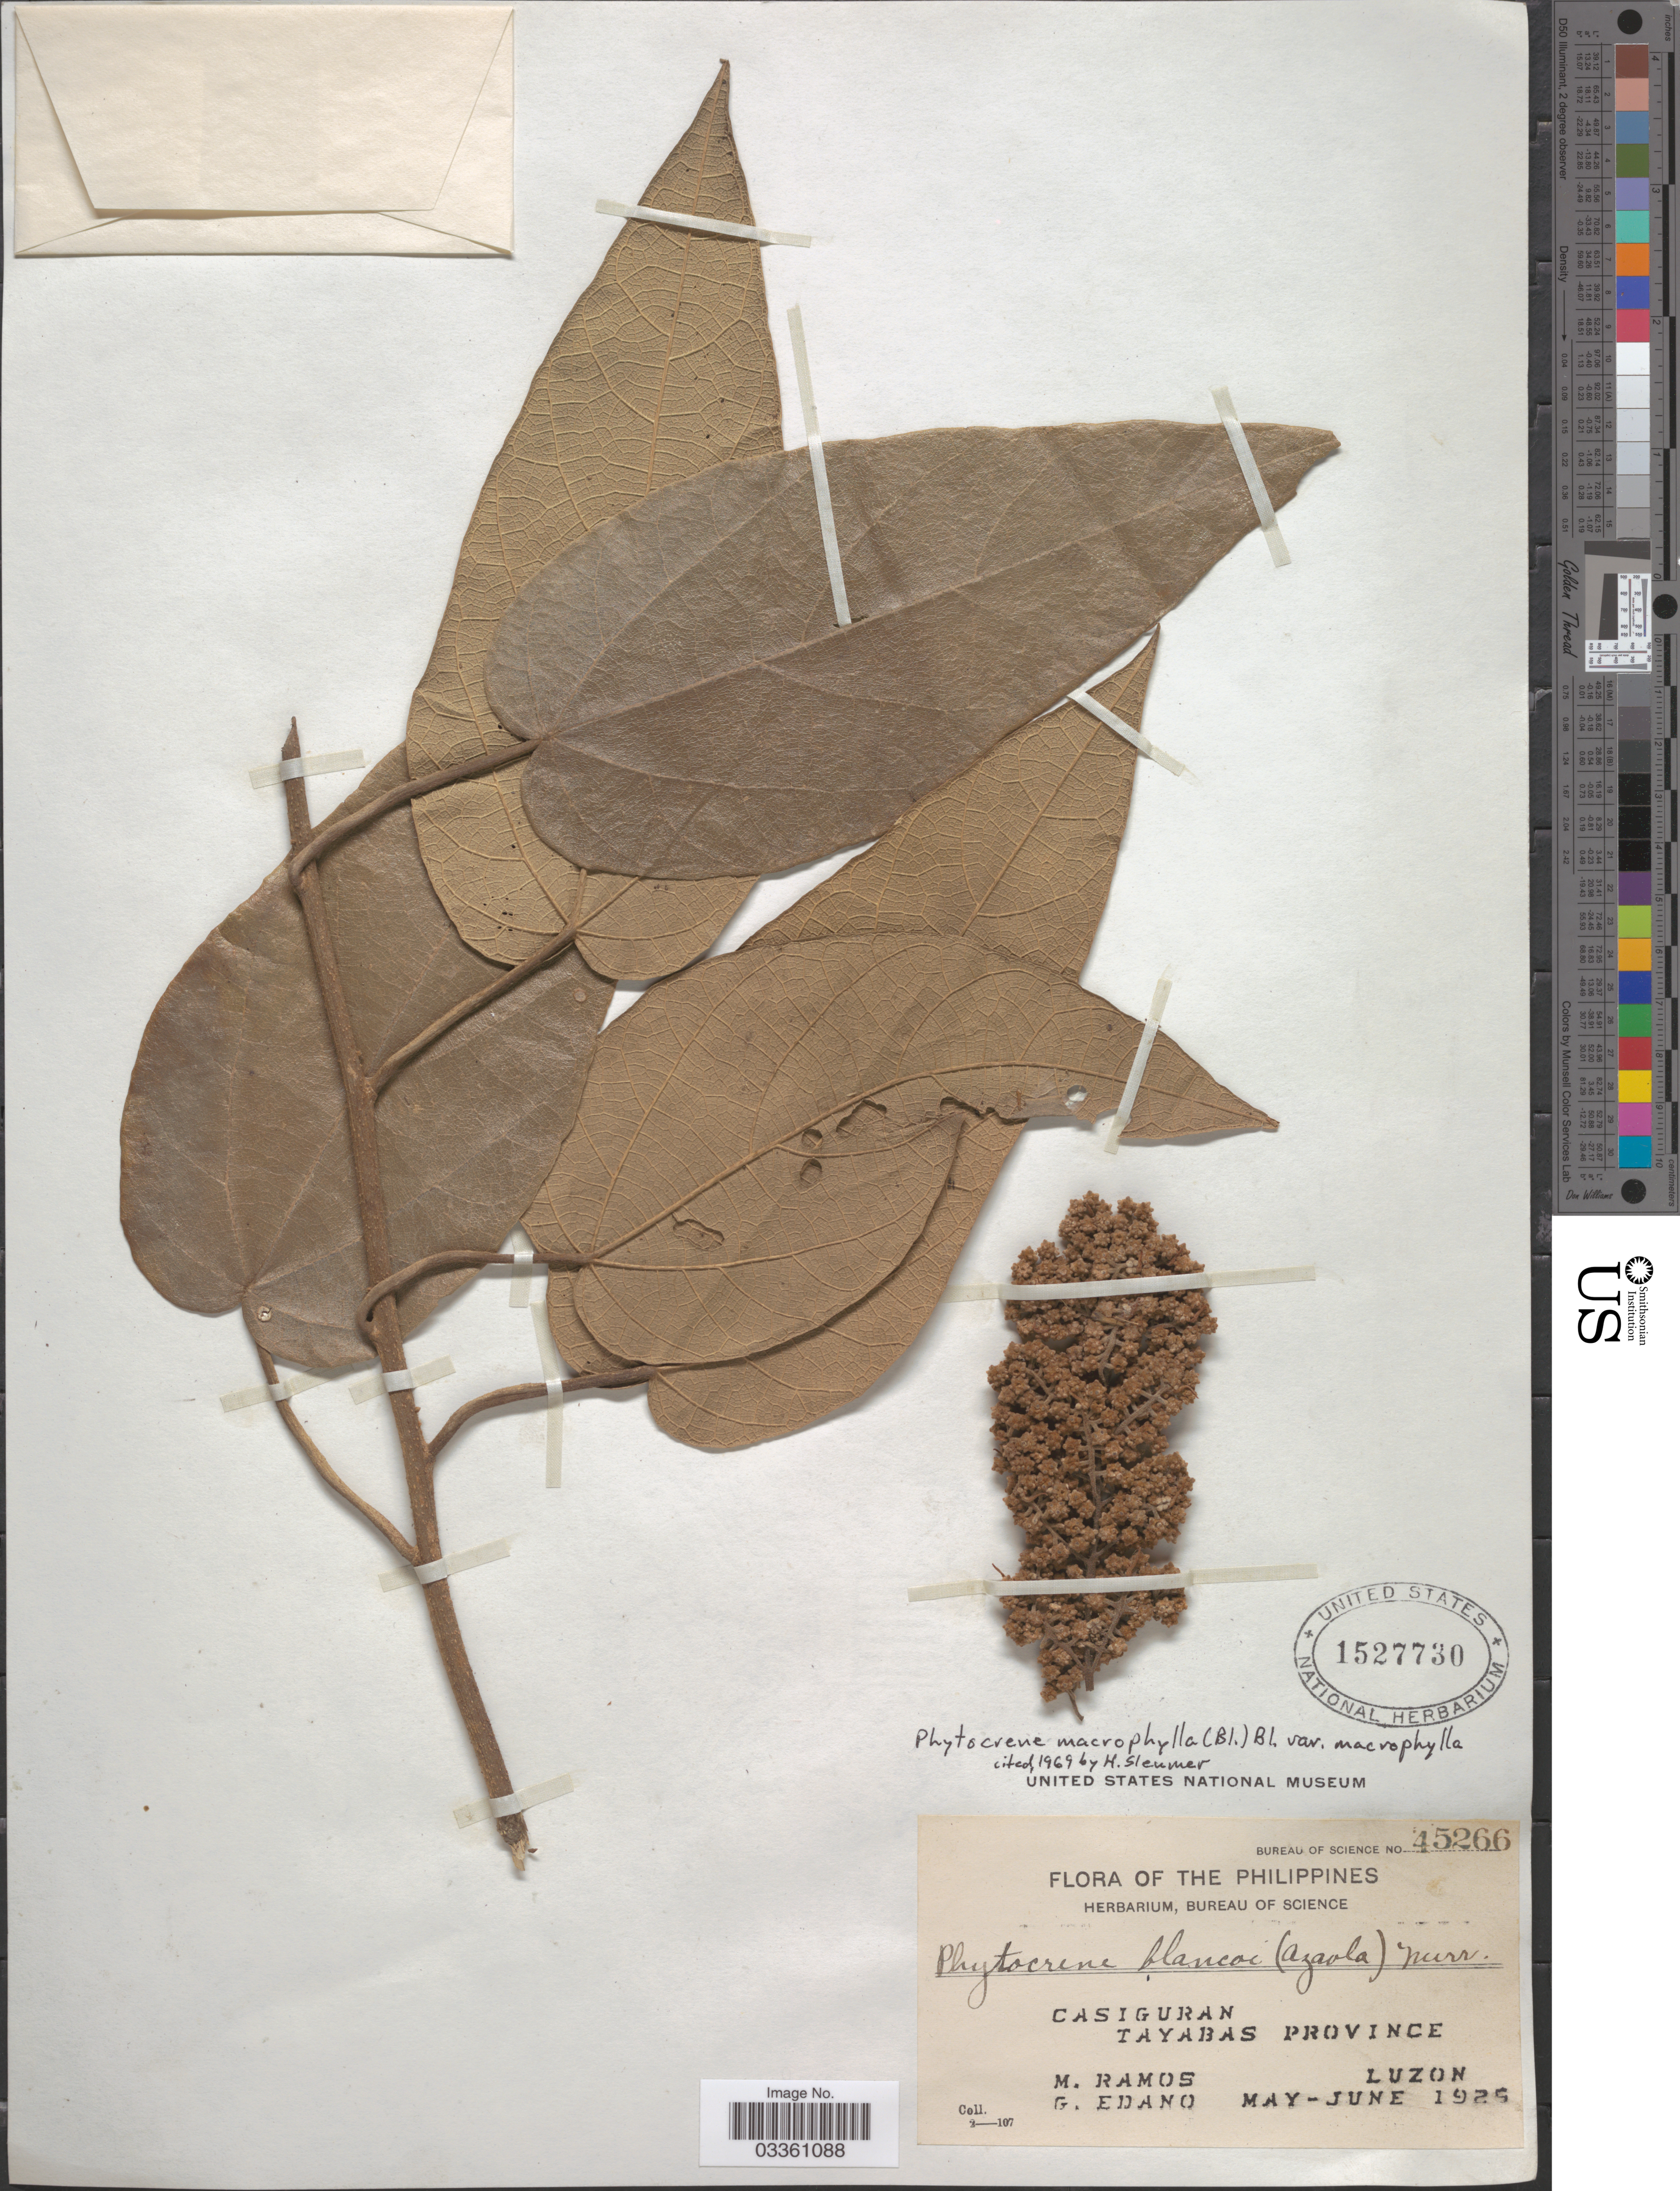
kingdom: Plantae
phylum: Tracheophyta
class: Magnoliopsida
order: Icacinales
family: Icacinaceae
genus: Phytocrene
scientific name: Phytocrene macrophylla var. macrophylla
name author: (Blume) Blume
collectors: M. Ramos & G. Edaño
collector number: Bureau of Science 45266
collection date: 1925-05/1925-06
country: Philippines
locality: Casiguran. Tayabas Province. Luzon.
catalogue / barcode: US 1527730